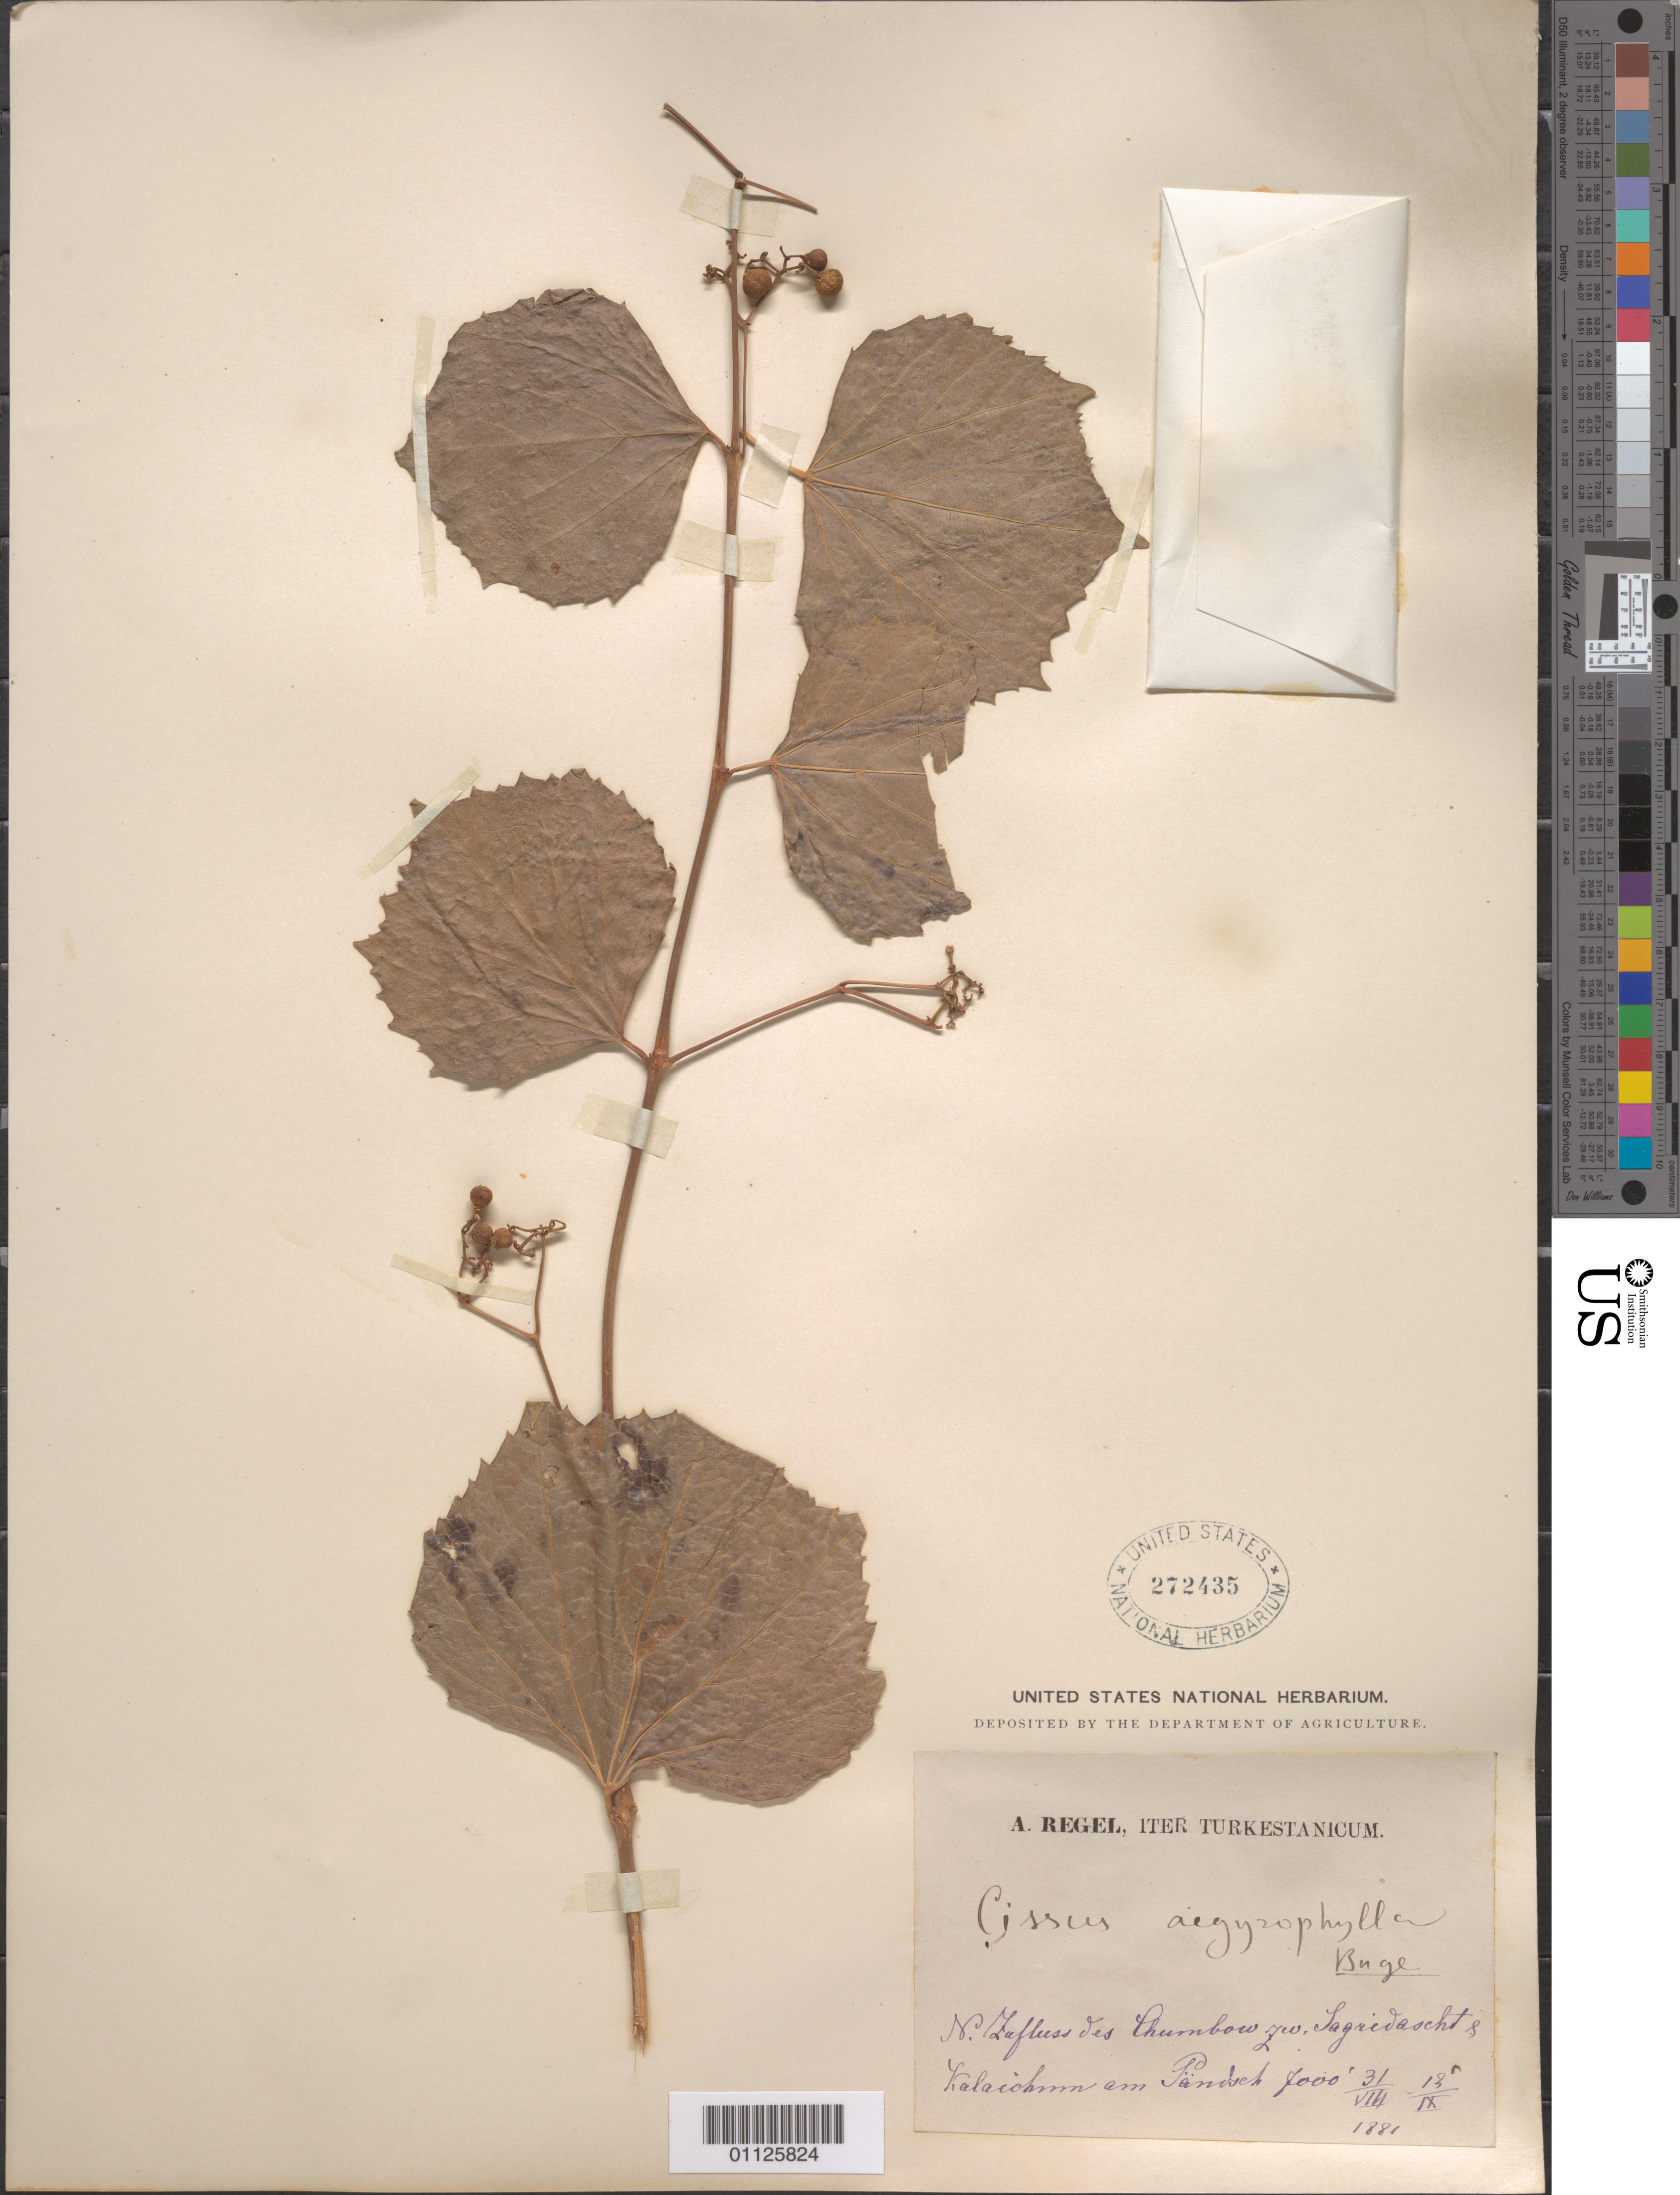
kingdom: Plantae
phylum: Tracheophyta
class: Magnoliopsida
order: Vitales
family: Vitaceae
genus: Cissus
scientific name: Cissus aegirophylla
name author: Bunge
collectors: E. A. von Regel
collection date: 1881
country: Tajikistan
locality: Iter Turkestanicum. Zufluss des Chumbow zev. Sagridascht... [handwritten, interpreted]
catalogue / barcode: US 272435